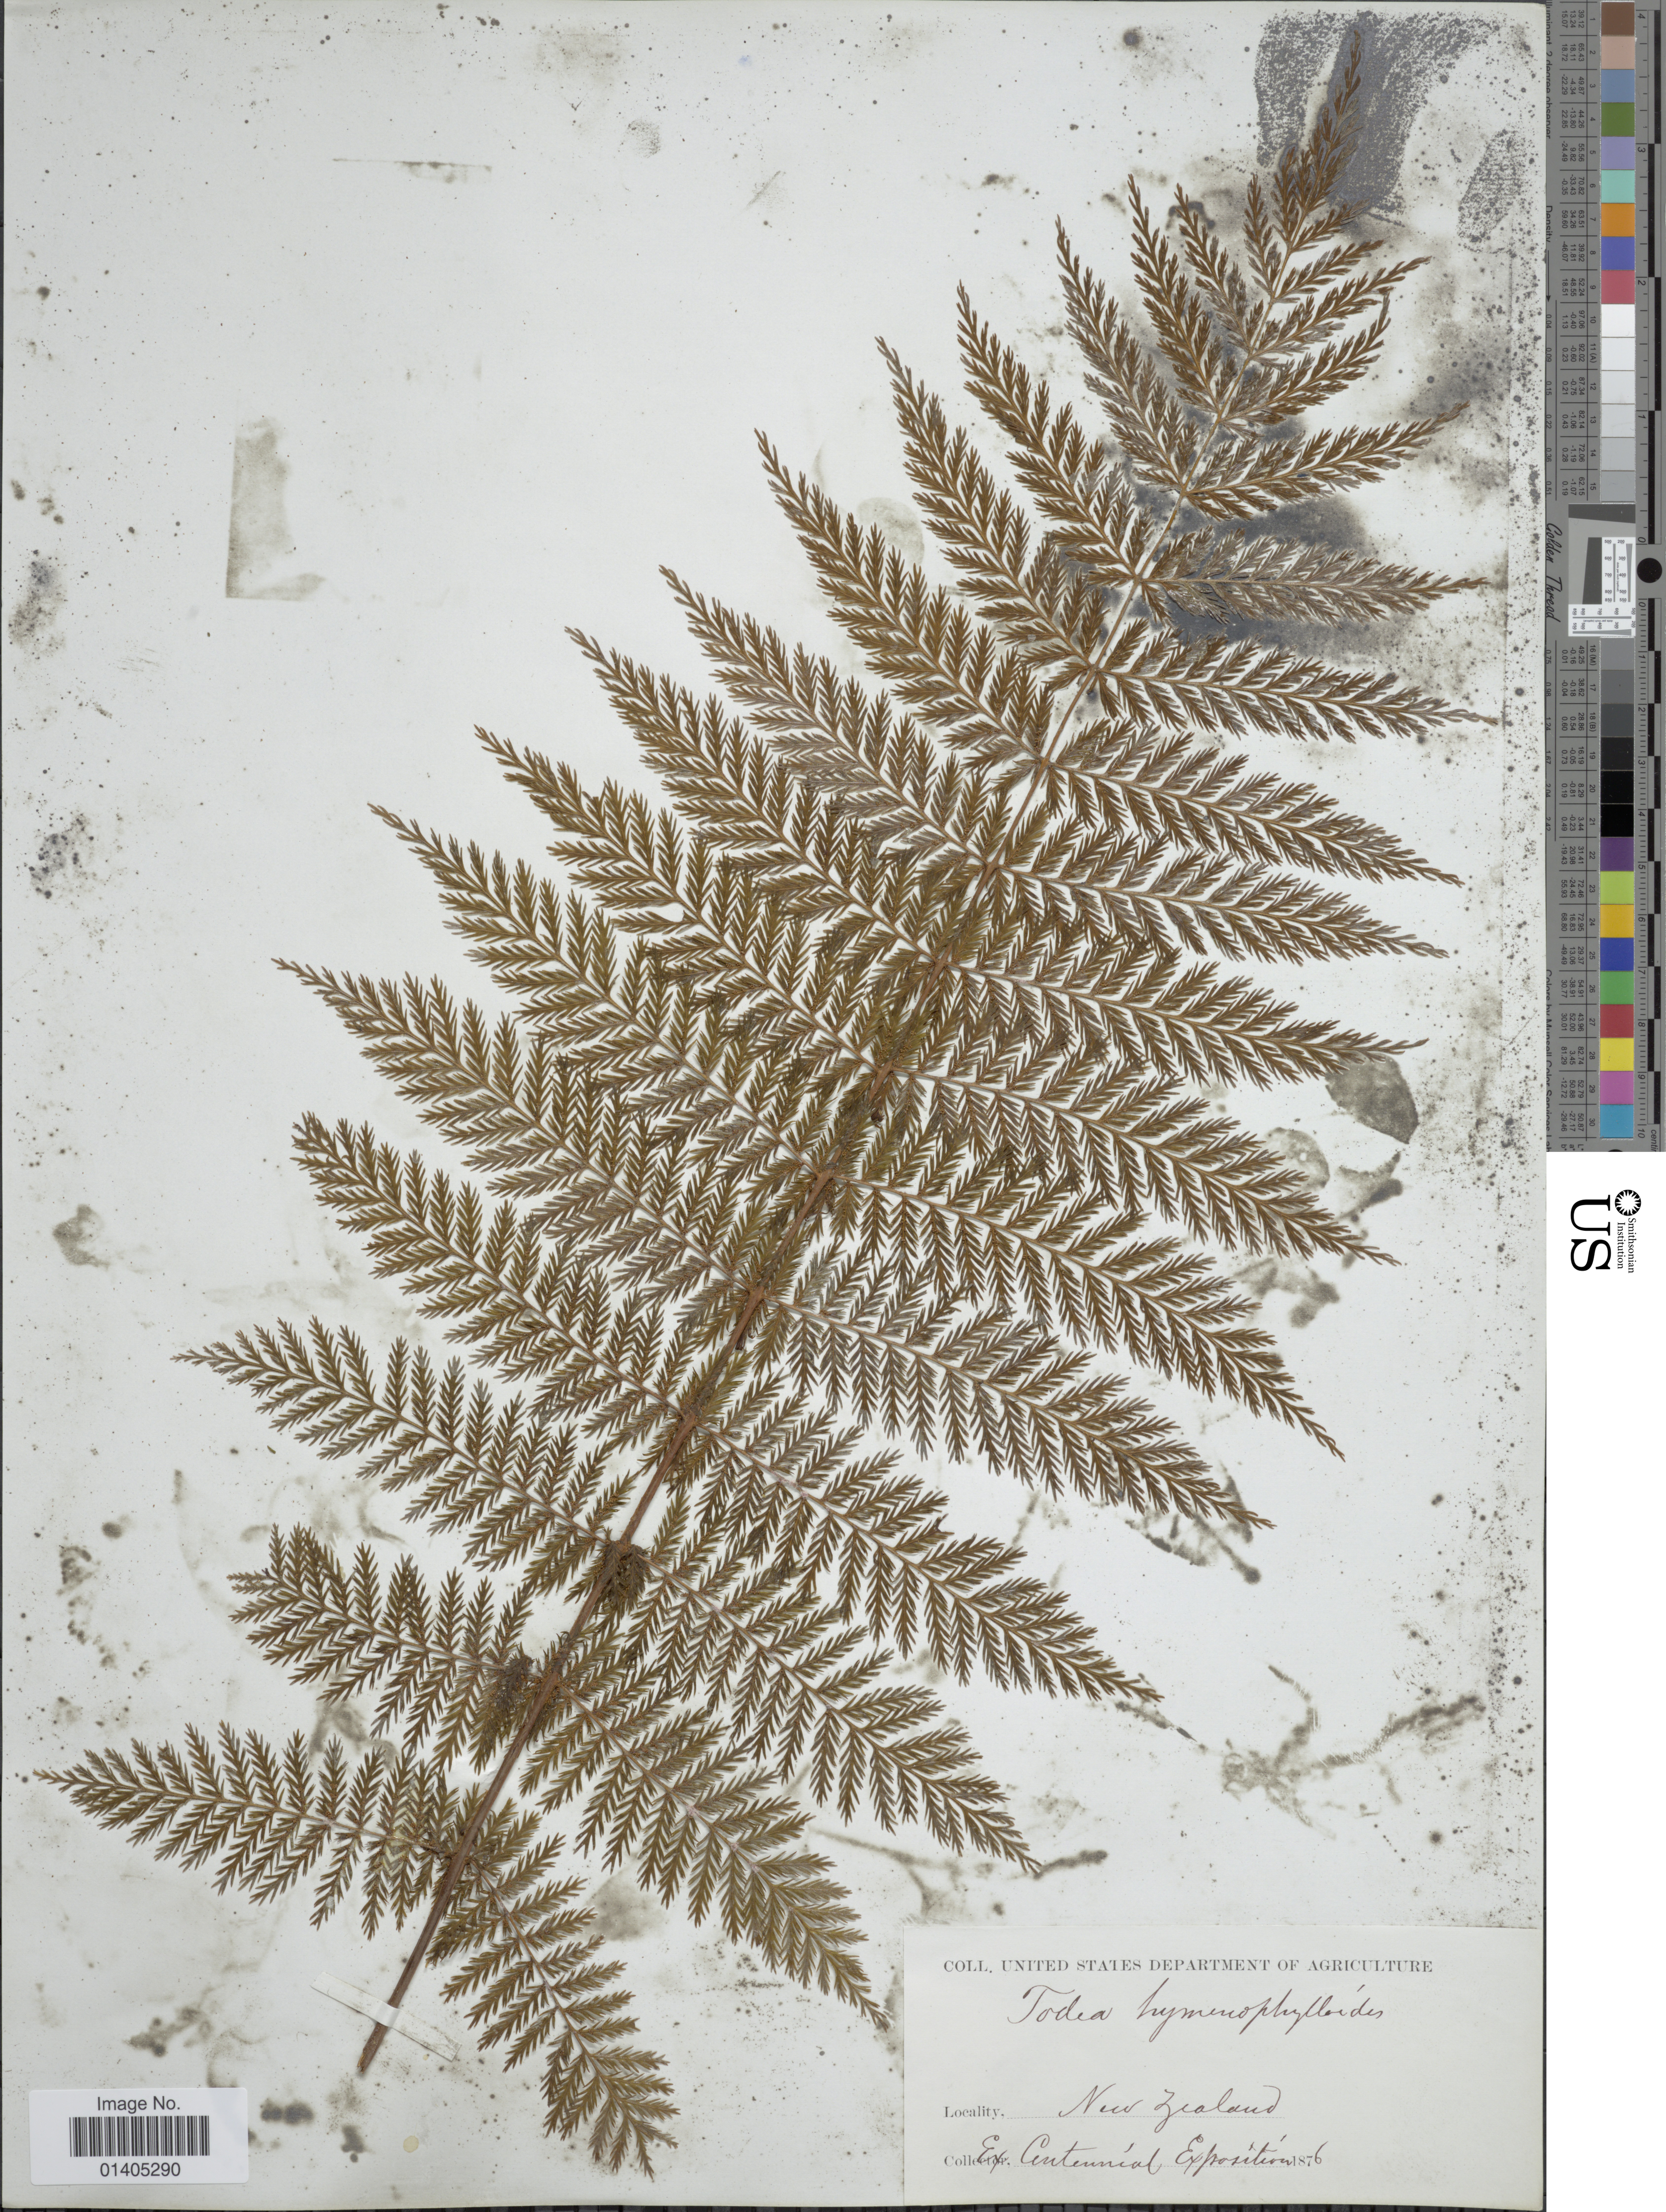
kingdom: Plantae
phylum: Tracheophyta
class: Polypodiopsida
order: Osmundales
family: Osmundaceae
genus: Leptopteris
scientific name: Leptopteris hymenophylloides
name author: (A. Rich.) C. Presl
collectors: ex Centennial Exposition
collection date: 1876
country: New Zealand